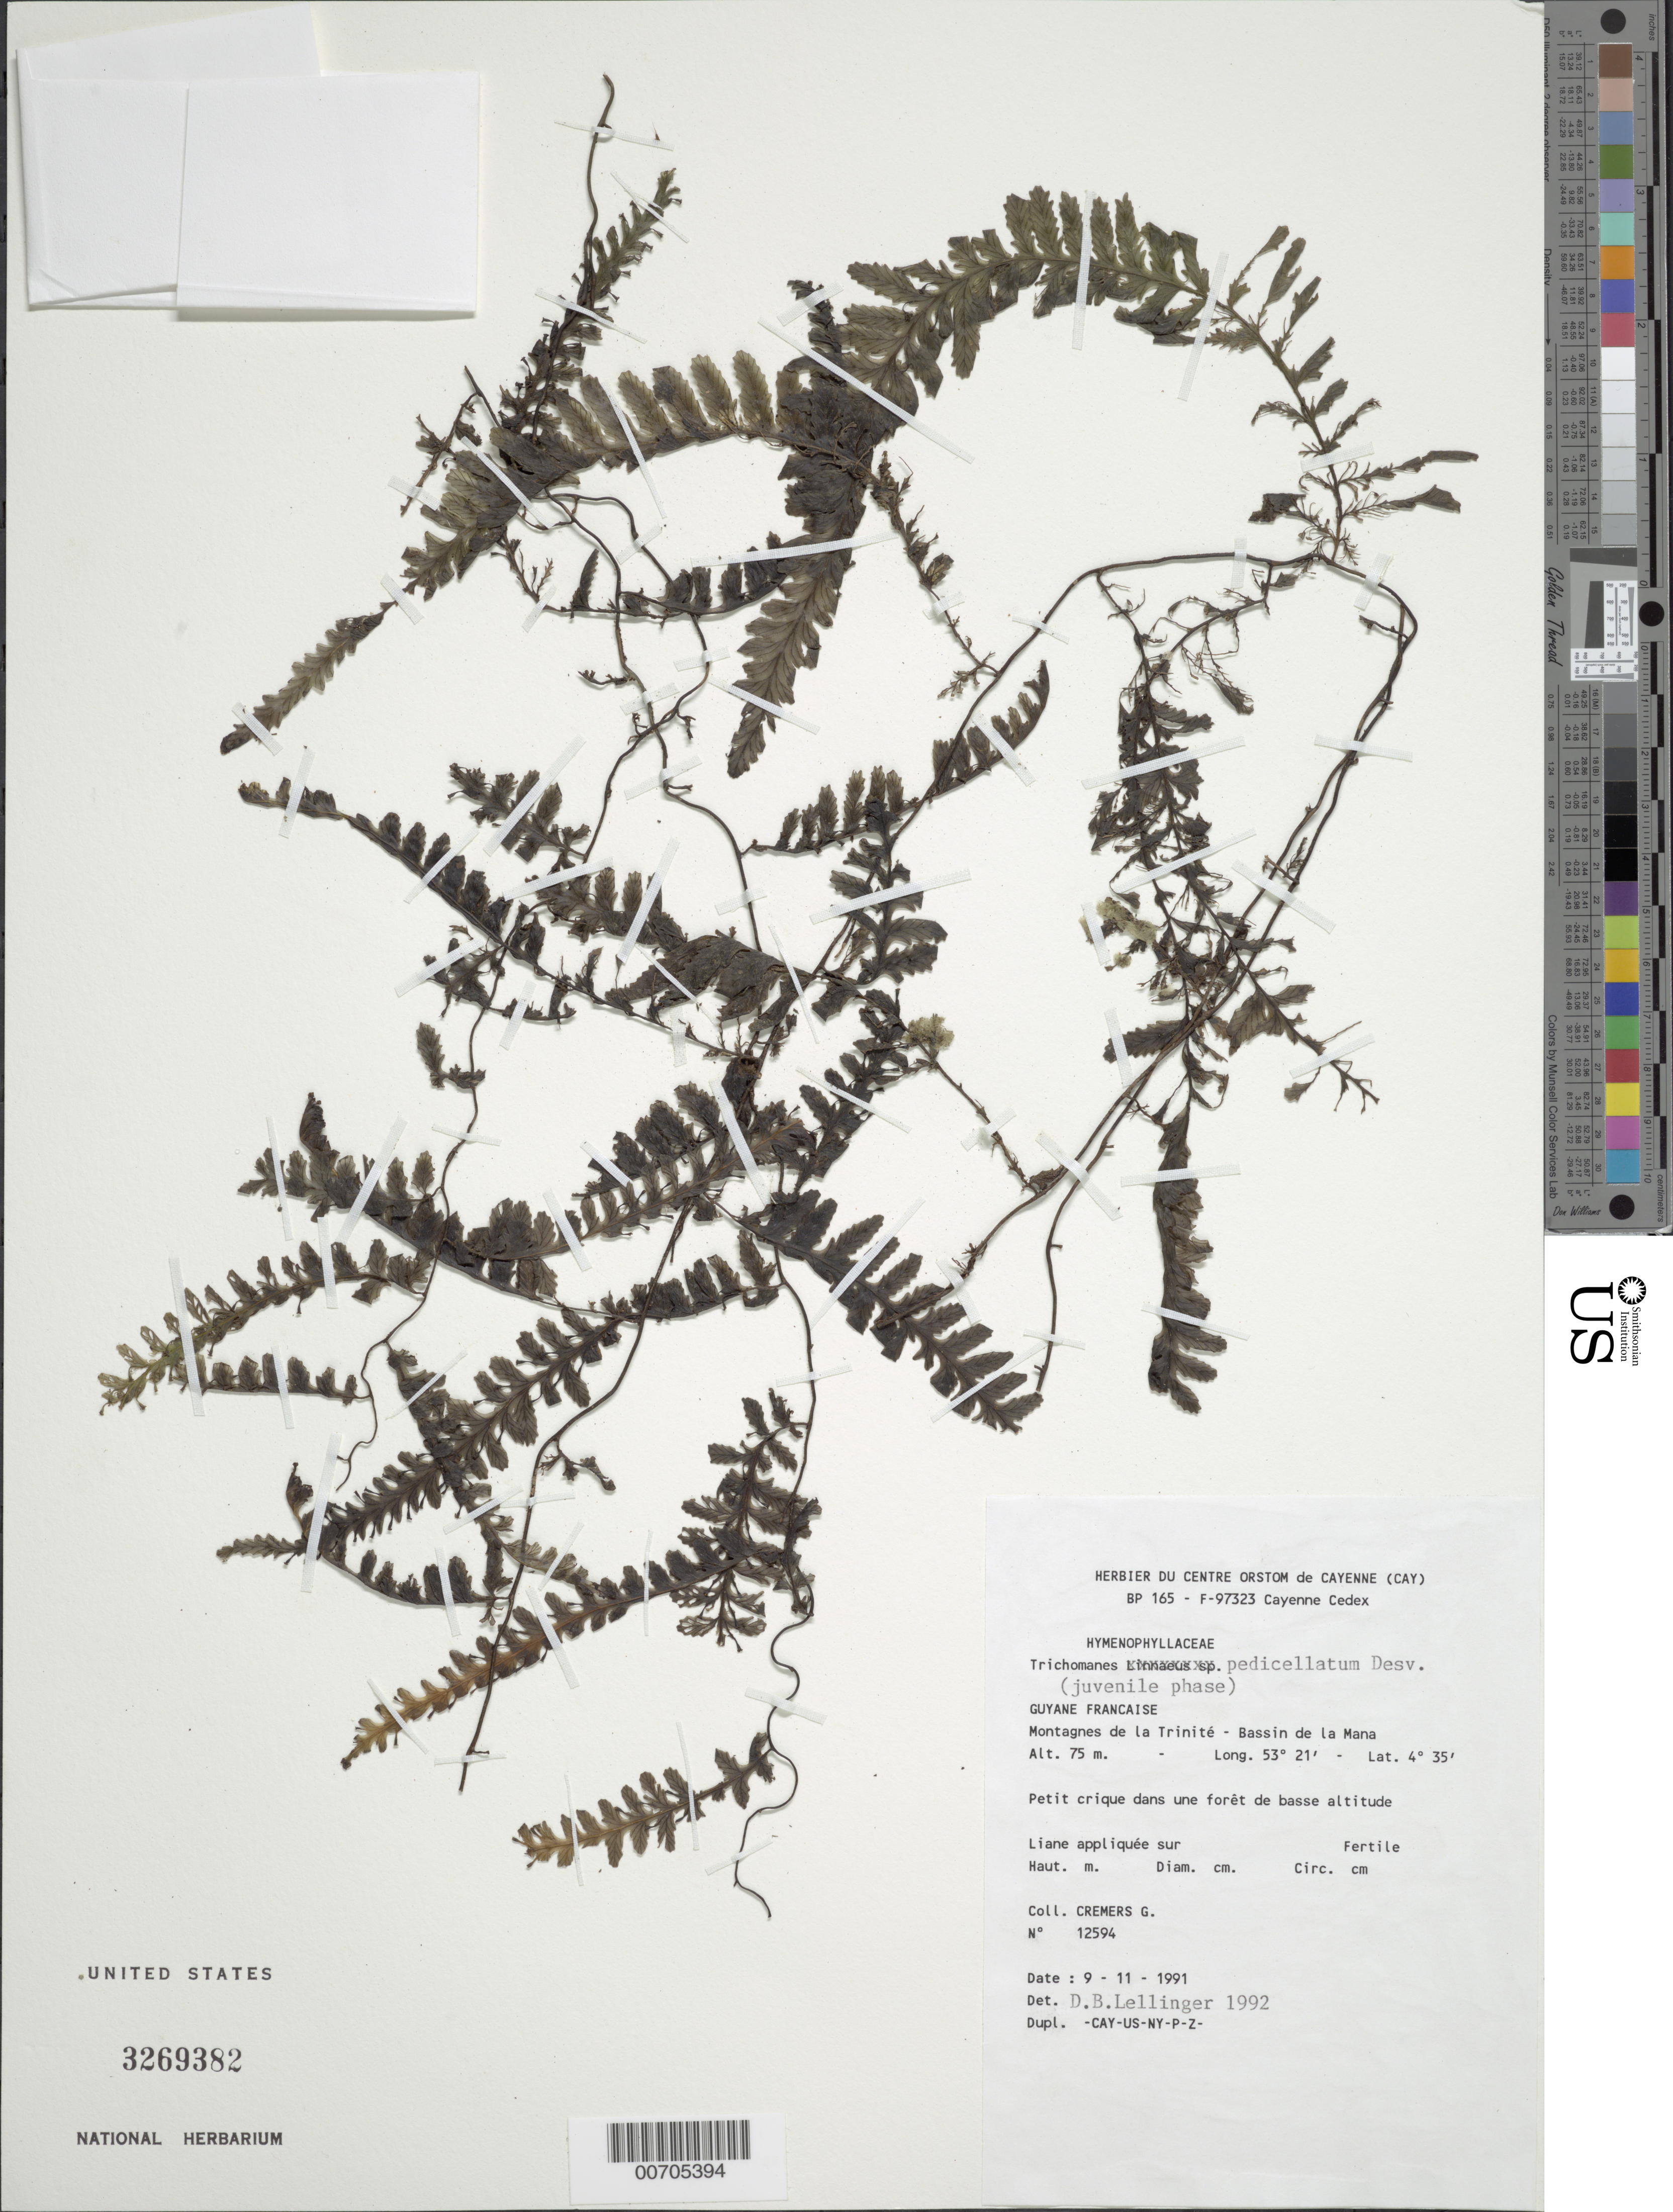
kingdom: Plantae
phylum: Tracheophyta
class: Polypodiopsida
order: Hymenophyllales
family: Hymenophyllaceae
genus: Trichomanes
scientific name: Trichomanes pedicellatum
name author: Desv.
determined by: Lellinger, David B., (BOT), Smithsonian Institution - National Museum of Natural History (UNITED STATES)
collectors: G. Cremers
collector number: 12594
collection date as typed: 9-Nov-91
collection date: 1991-11-09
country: French Guiana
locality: Montagnes de la Trinité, Bassin de la Mana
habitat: Petit crique dans une forêt de basse altitude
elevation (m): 75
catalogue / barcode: US 3269382